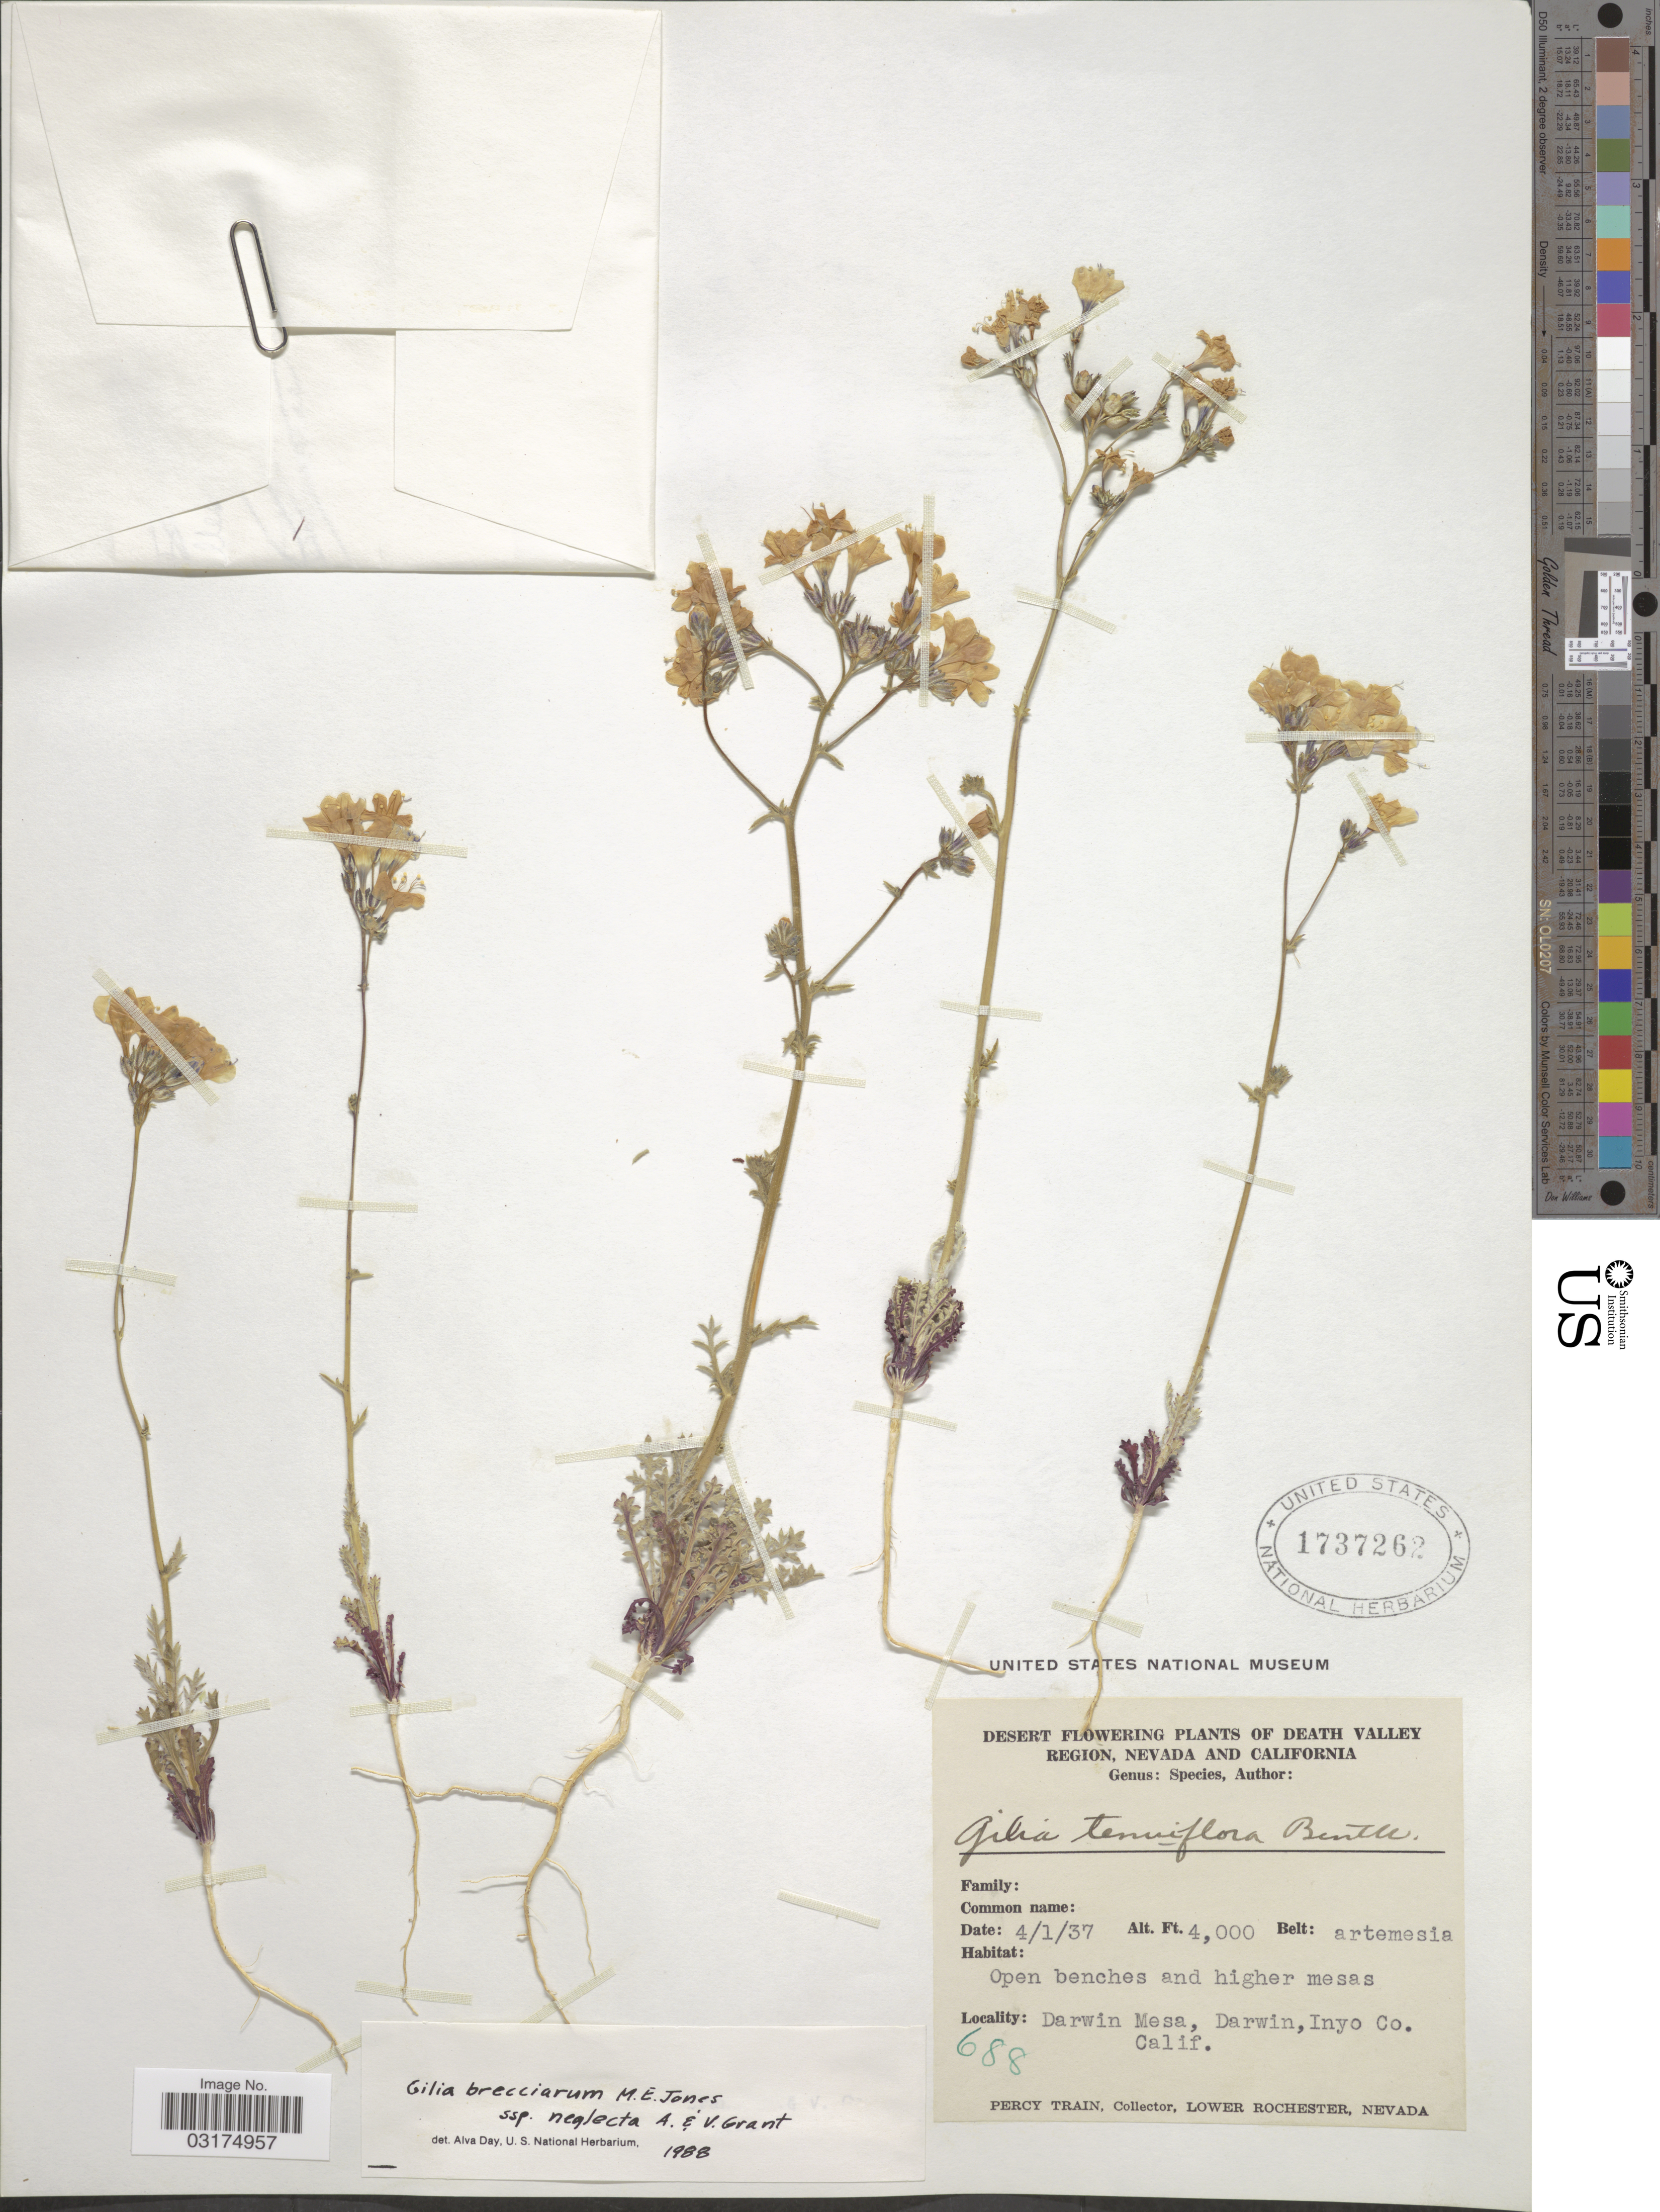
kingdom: Plantae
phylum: Tracheophyta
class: Magnoliopsida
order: Ericales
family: Polemoniaceae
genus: Gilia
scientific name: Gilia sp.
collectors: P. Train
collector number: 688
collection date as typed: Transcribed d/m/y: 1/4/37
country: United States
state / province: California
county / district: Inyo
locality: Death Valley Region. Darwin Mesa, Inyo Co. Calif.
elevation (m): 1219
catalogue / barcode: US 1737262